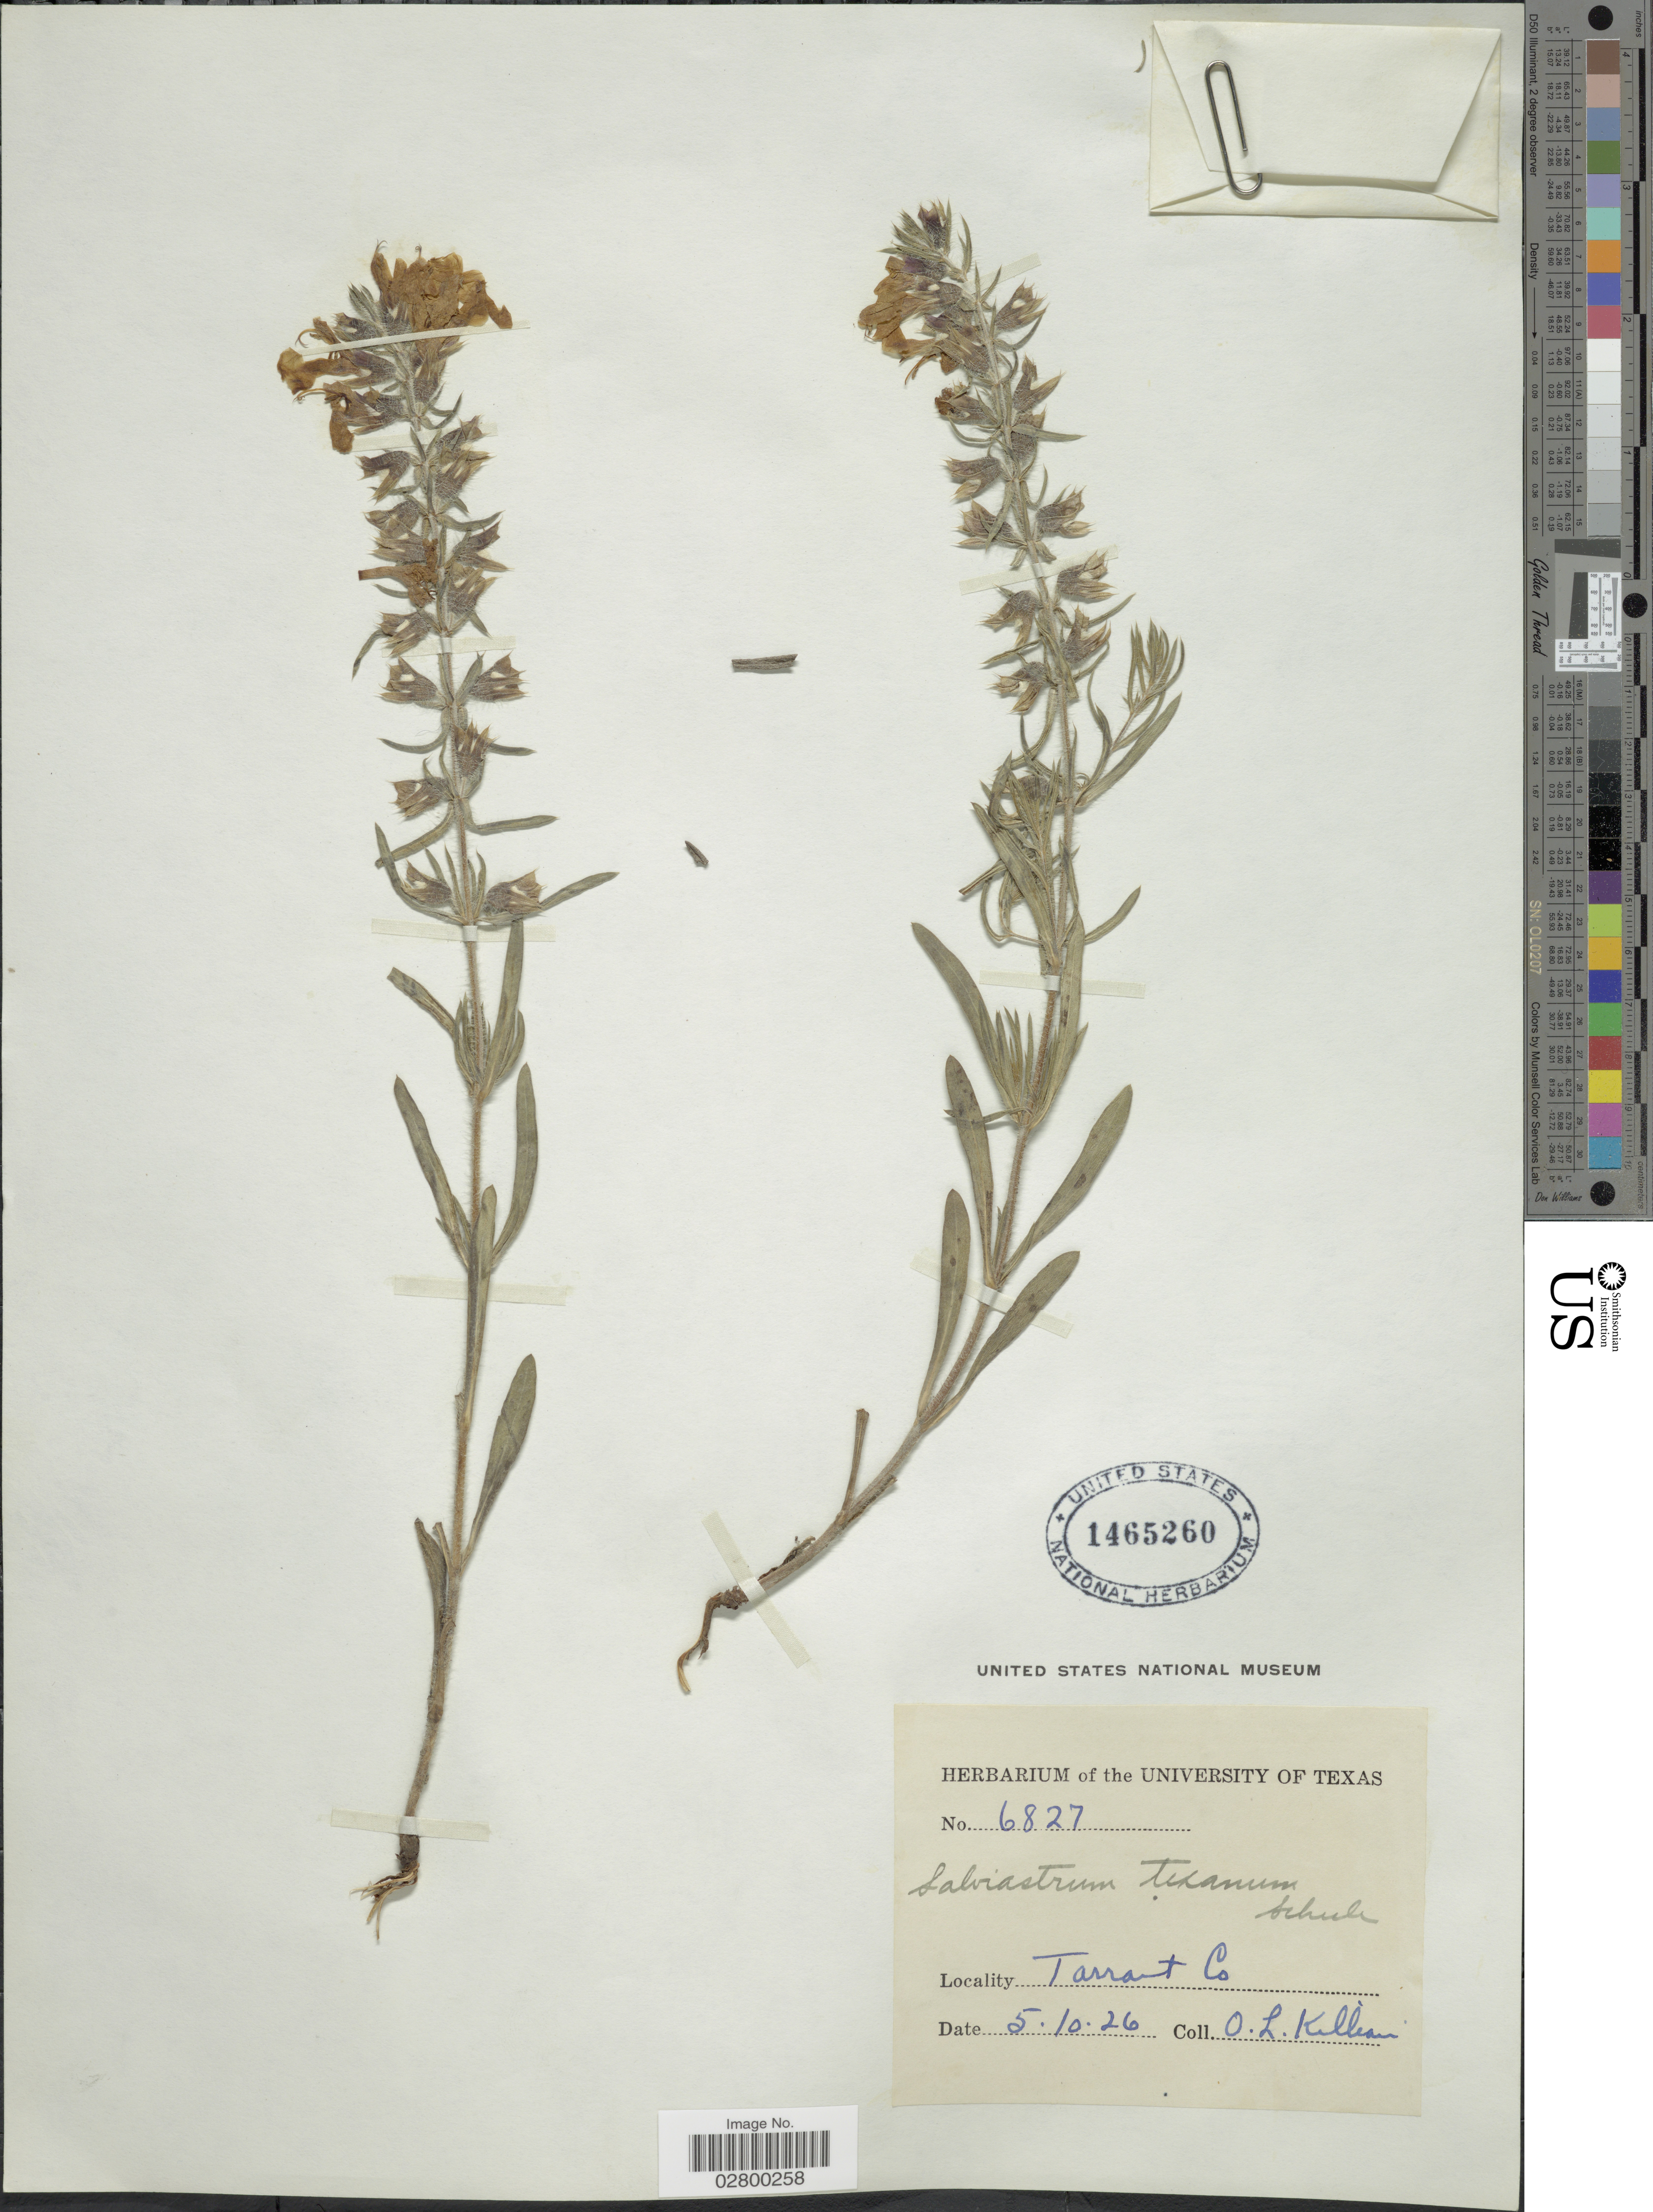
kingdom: Plantae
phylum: Tracheophyta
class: Magnoliopsida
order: Lamiales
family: Lamiaceae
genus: Salvia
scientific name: Salvia texana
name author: (Scheele) Torr.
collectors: O. Killian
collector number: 6827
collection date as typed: Transcribed d/m/y: 10/5/26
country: United States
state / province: Texas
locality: Tarrant Co.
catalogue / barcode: US 1465260